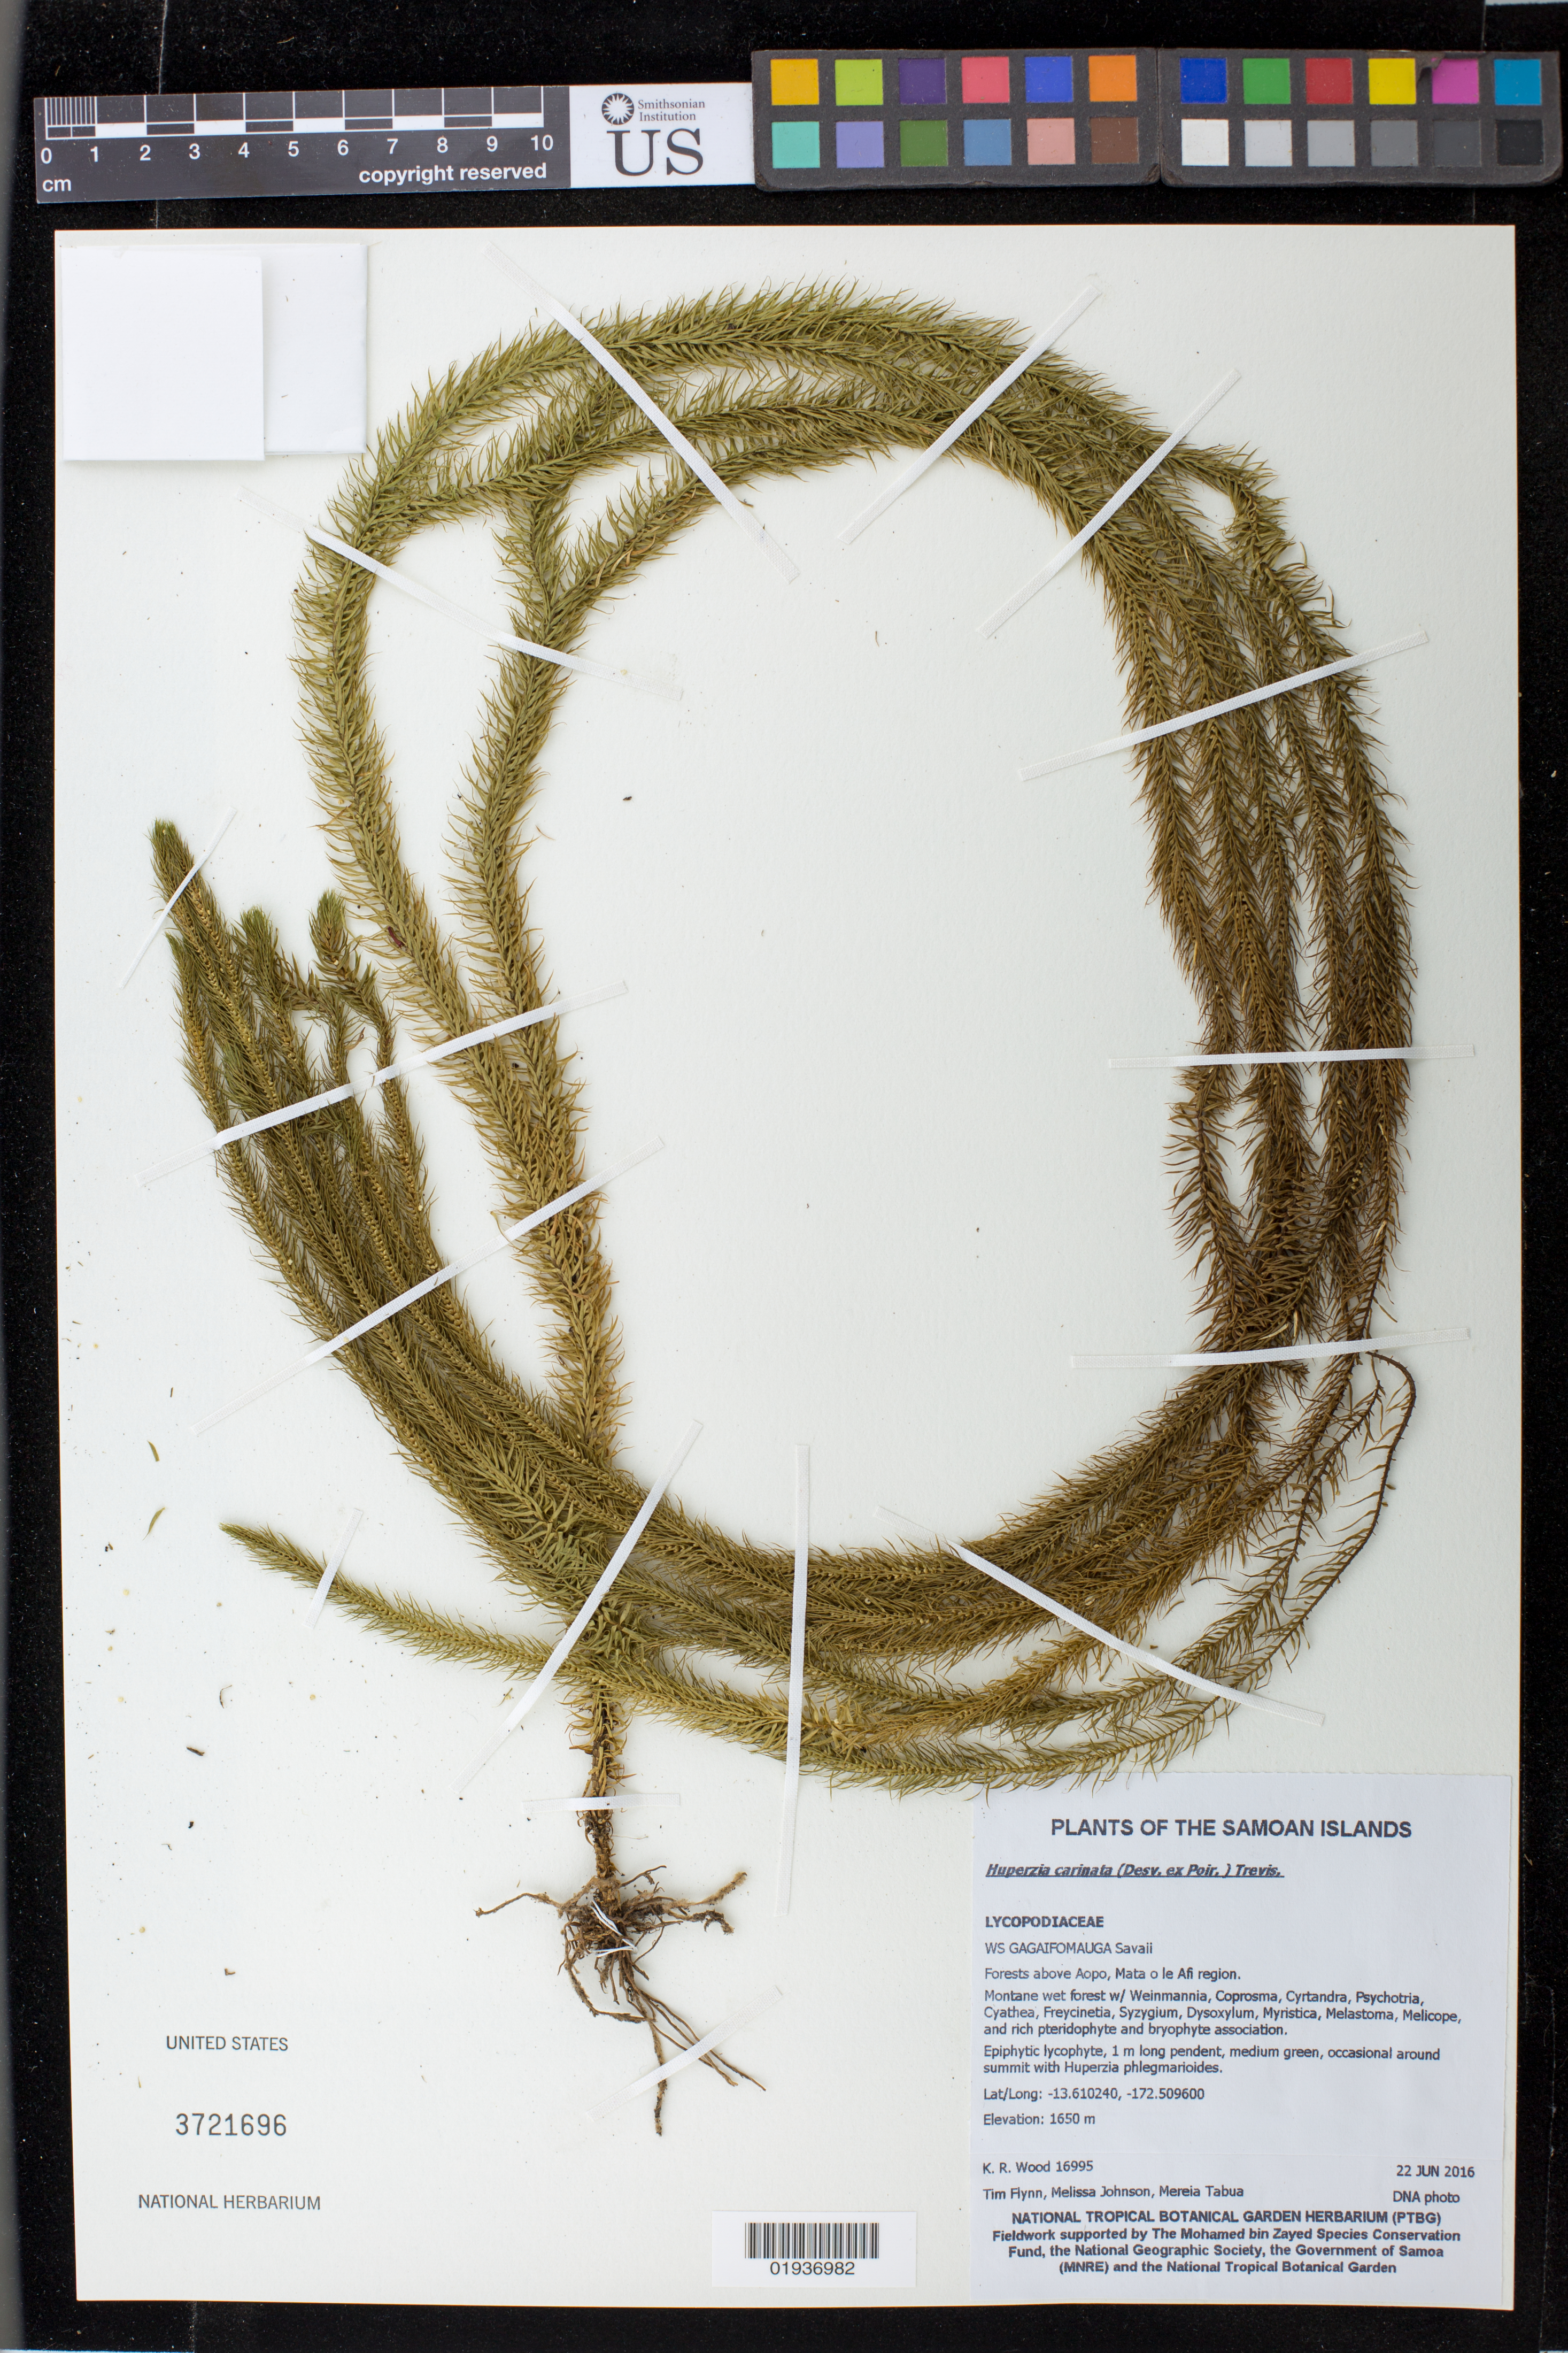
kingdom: Plantae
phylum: Tracheophyta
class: Lycopodiopsida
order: Lycopodiales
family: Lycopodiaceae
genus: Phlegmariurus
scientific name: Phlegmariurus carinatus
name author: (Desv.) Ching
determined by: Wagner, W. L., (BOT), Smithsonian Institution - National Museum of Natural History (UNITED STATES)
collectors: T. W. Flynn, K. R. Wood, M. Johnson & M. Tabua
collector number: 16995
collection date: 2016-06-22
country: Samoa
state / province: Gagaifomauga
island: Savai'i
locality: Gagaifomauga District, forests above Aopo, Mata o le Afi region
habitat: Montane wet forest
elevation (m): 1650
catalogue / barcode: US 3721696